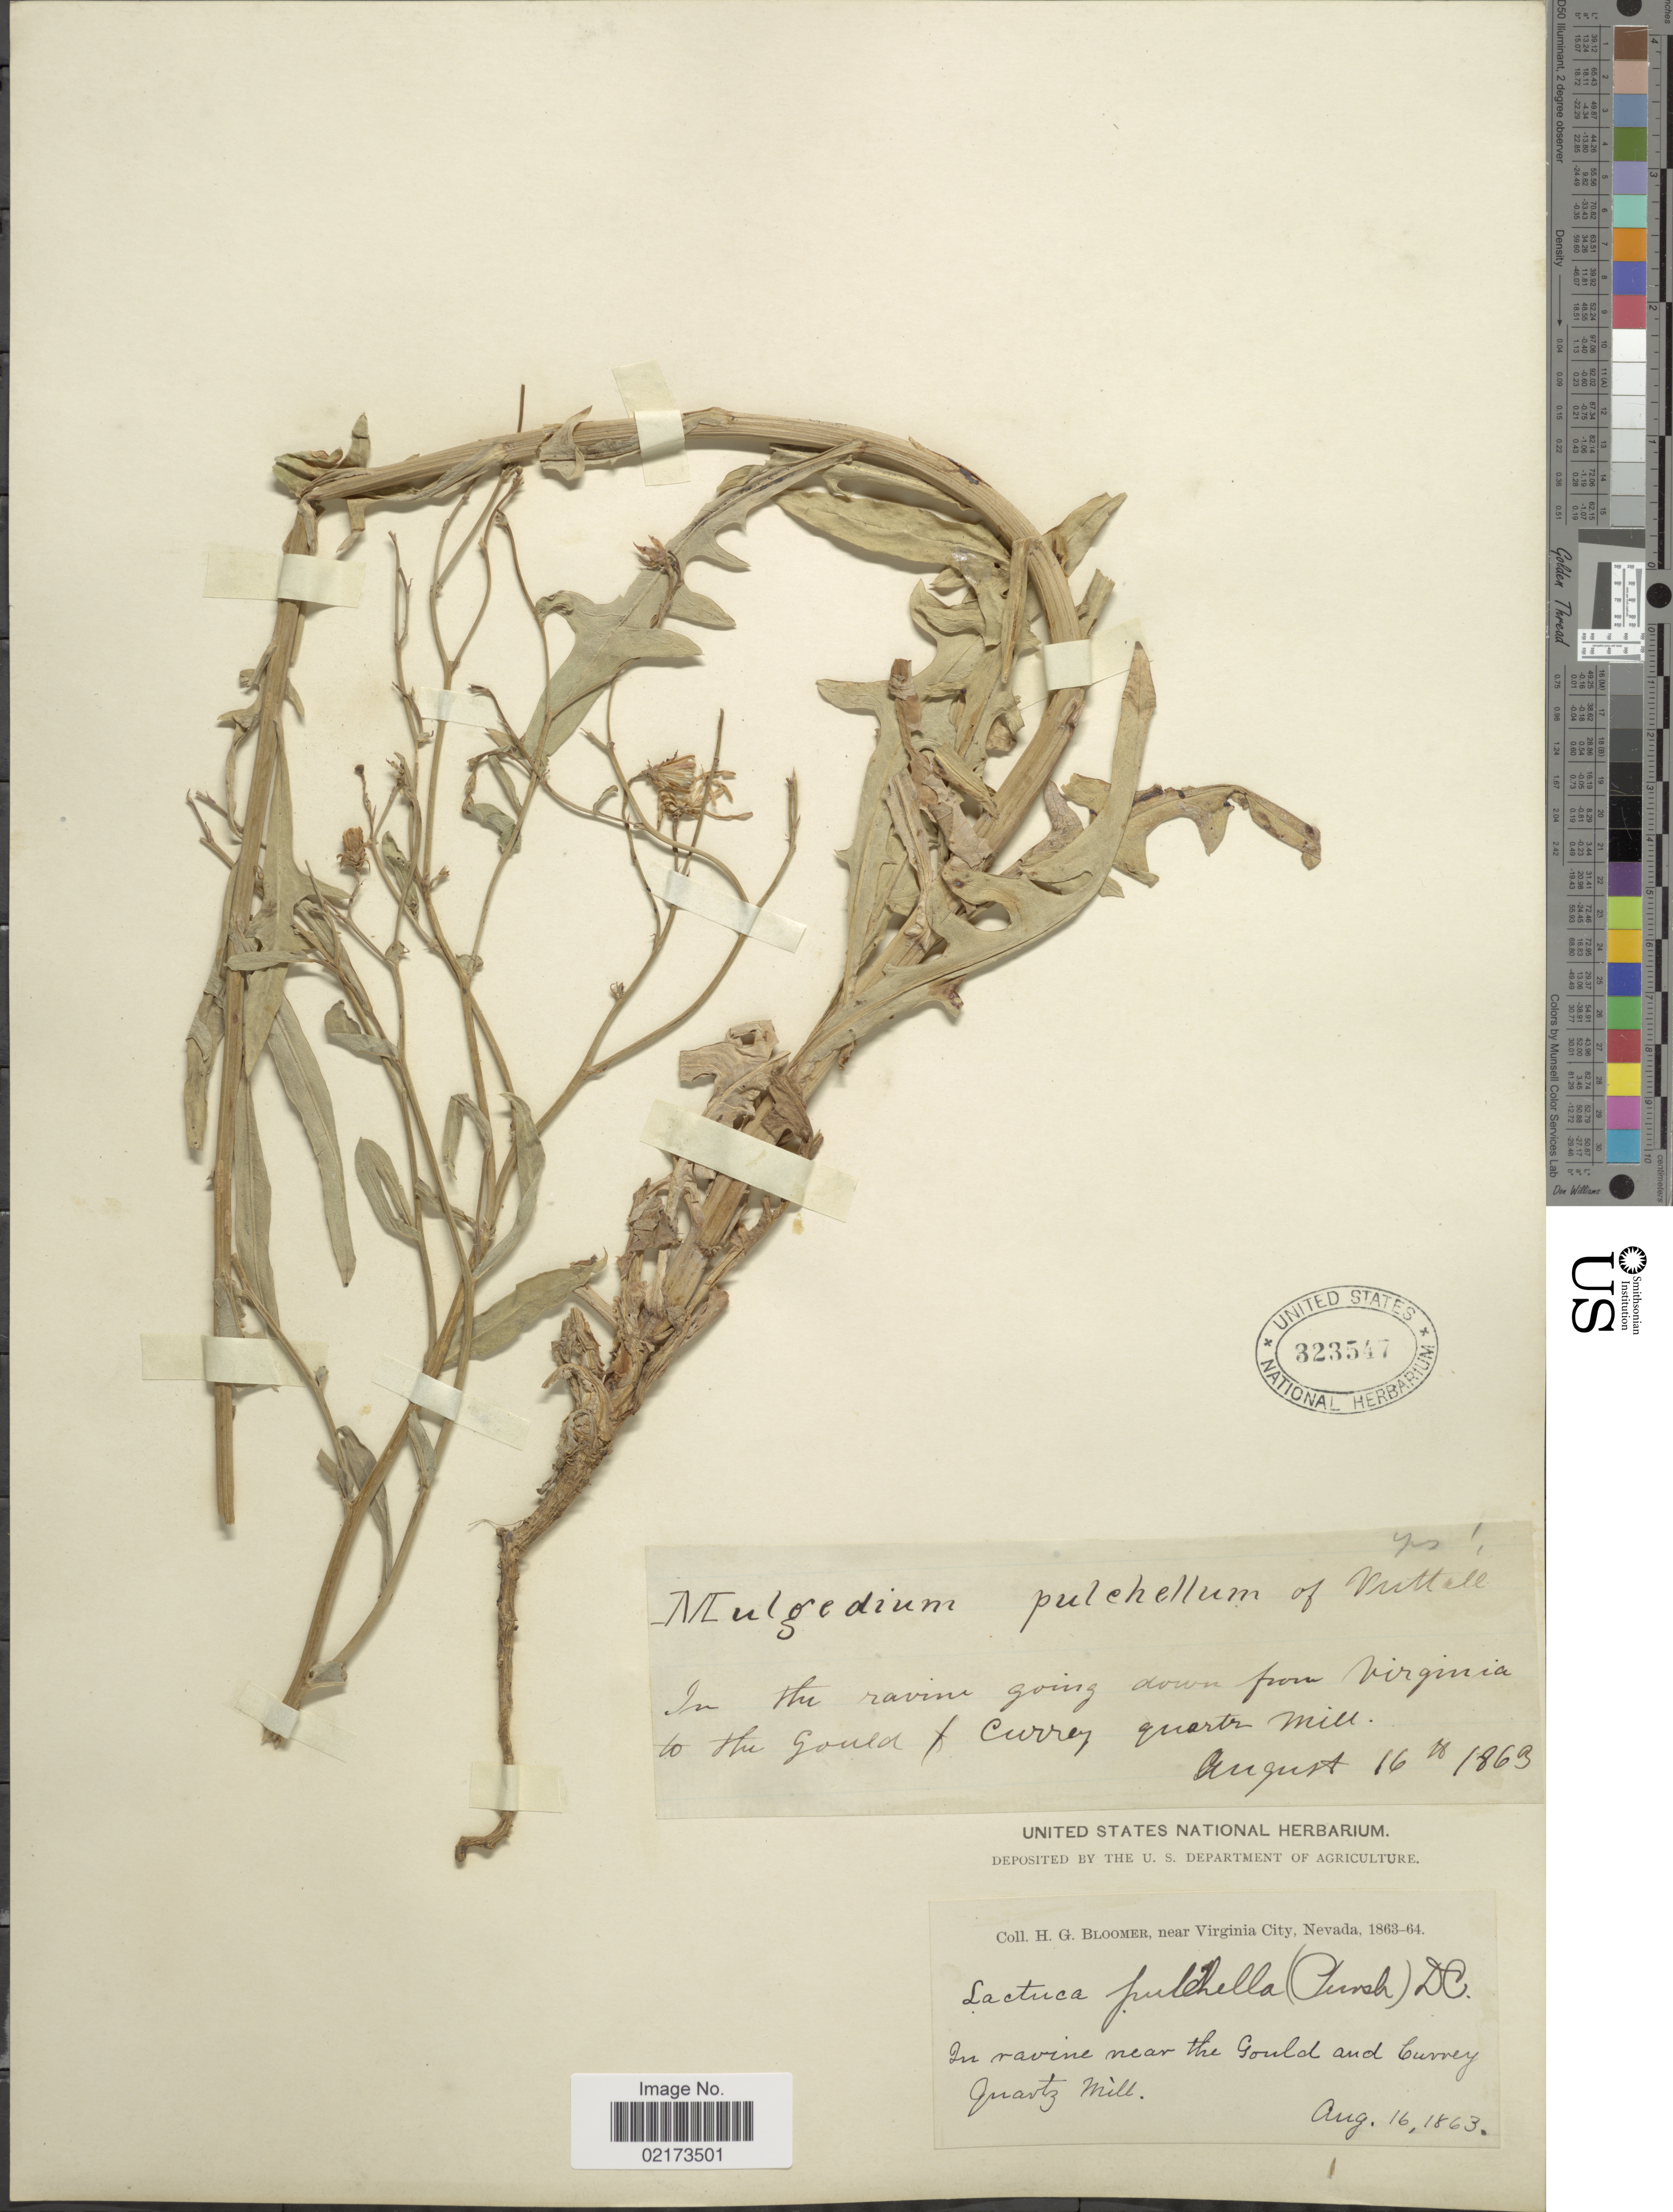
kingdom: Plantae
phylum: Tracheophyta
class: Magnoliopsida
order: Asterales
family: Asteraceae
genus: Lactuca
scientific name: Lactuca tatarica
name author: (L.) C.A. Mey.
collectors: H. Bloomer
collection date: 1863-08-16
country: United States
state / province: Nevada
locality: Near Virginia City, near the Gould and Currey Quartz Mill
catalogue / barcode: US 323547